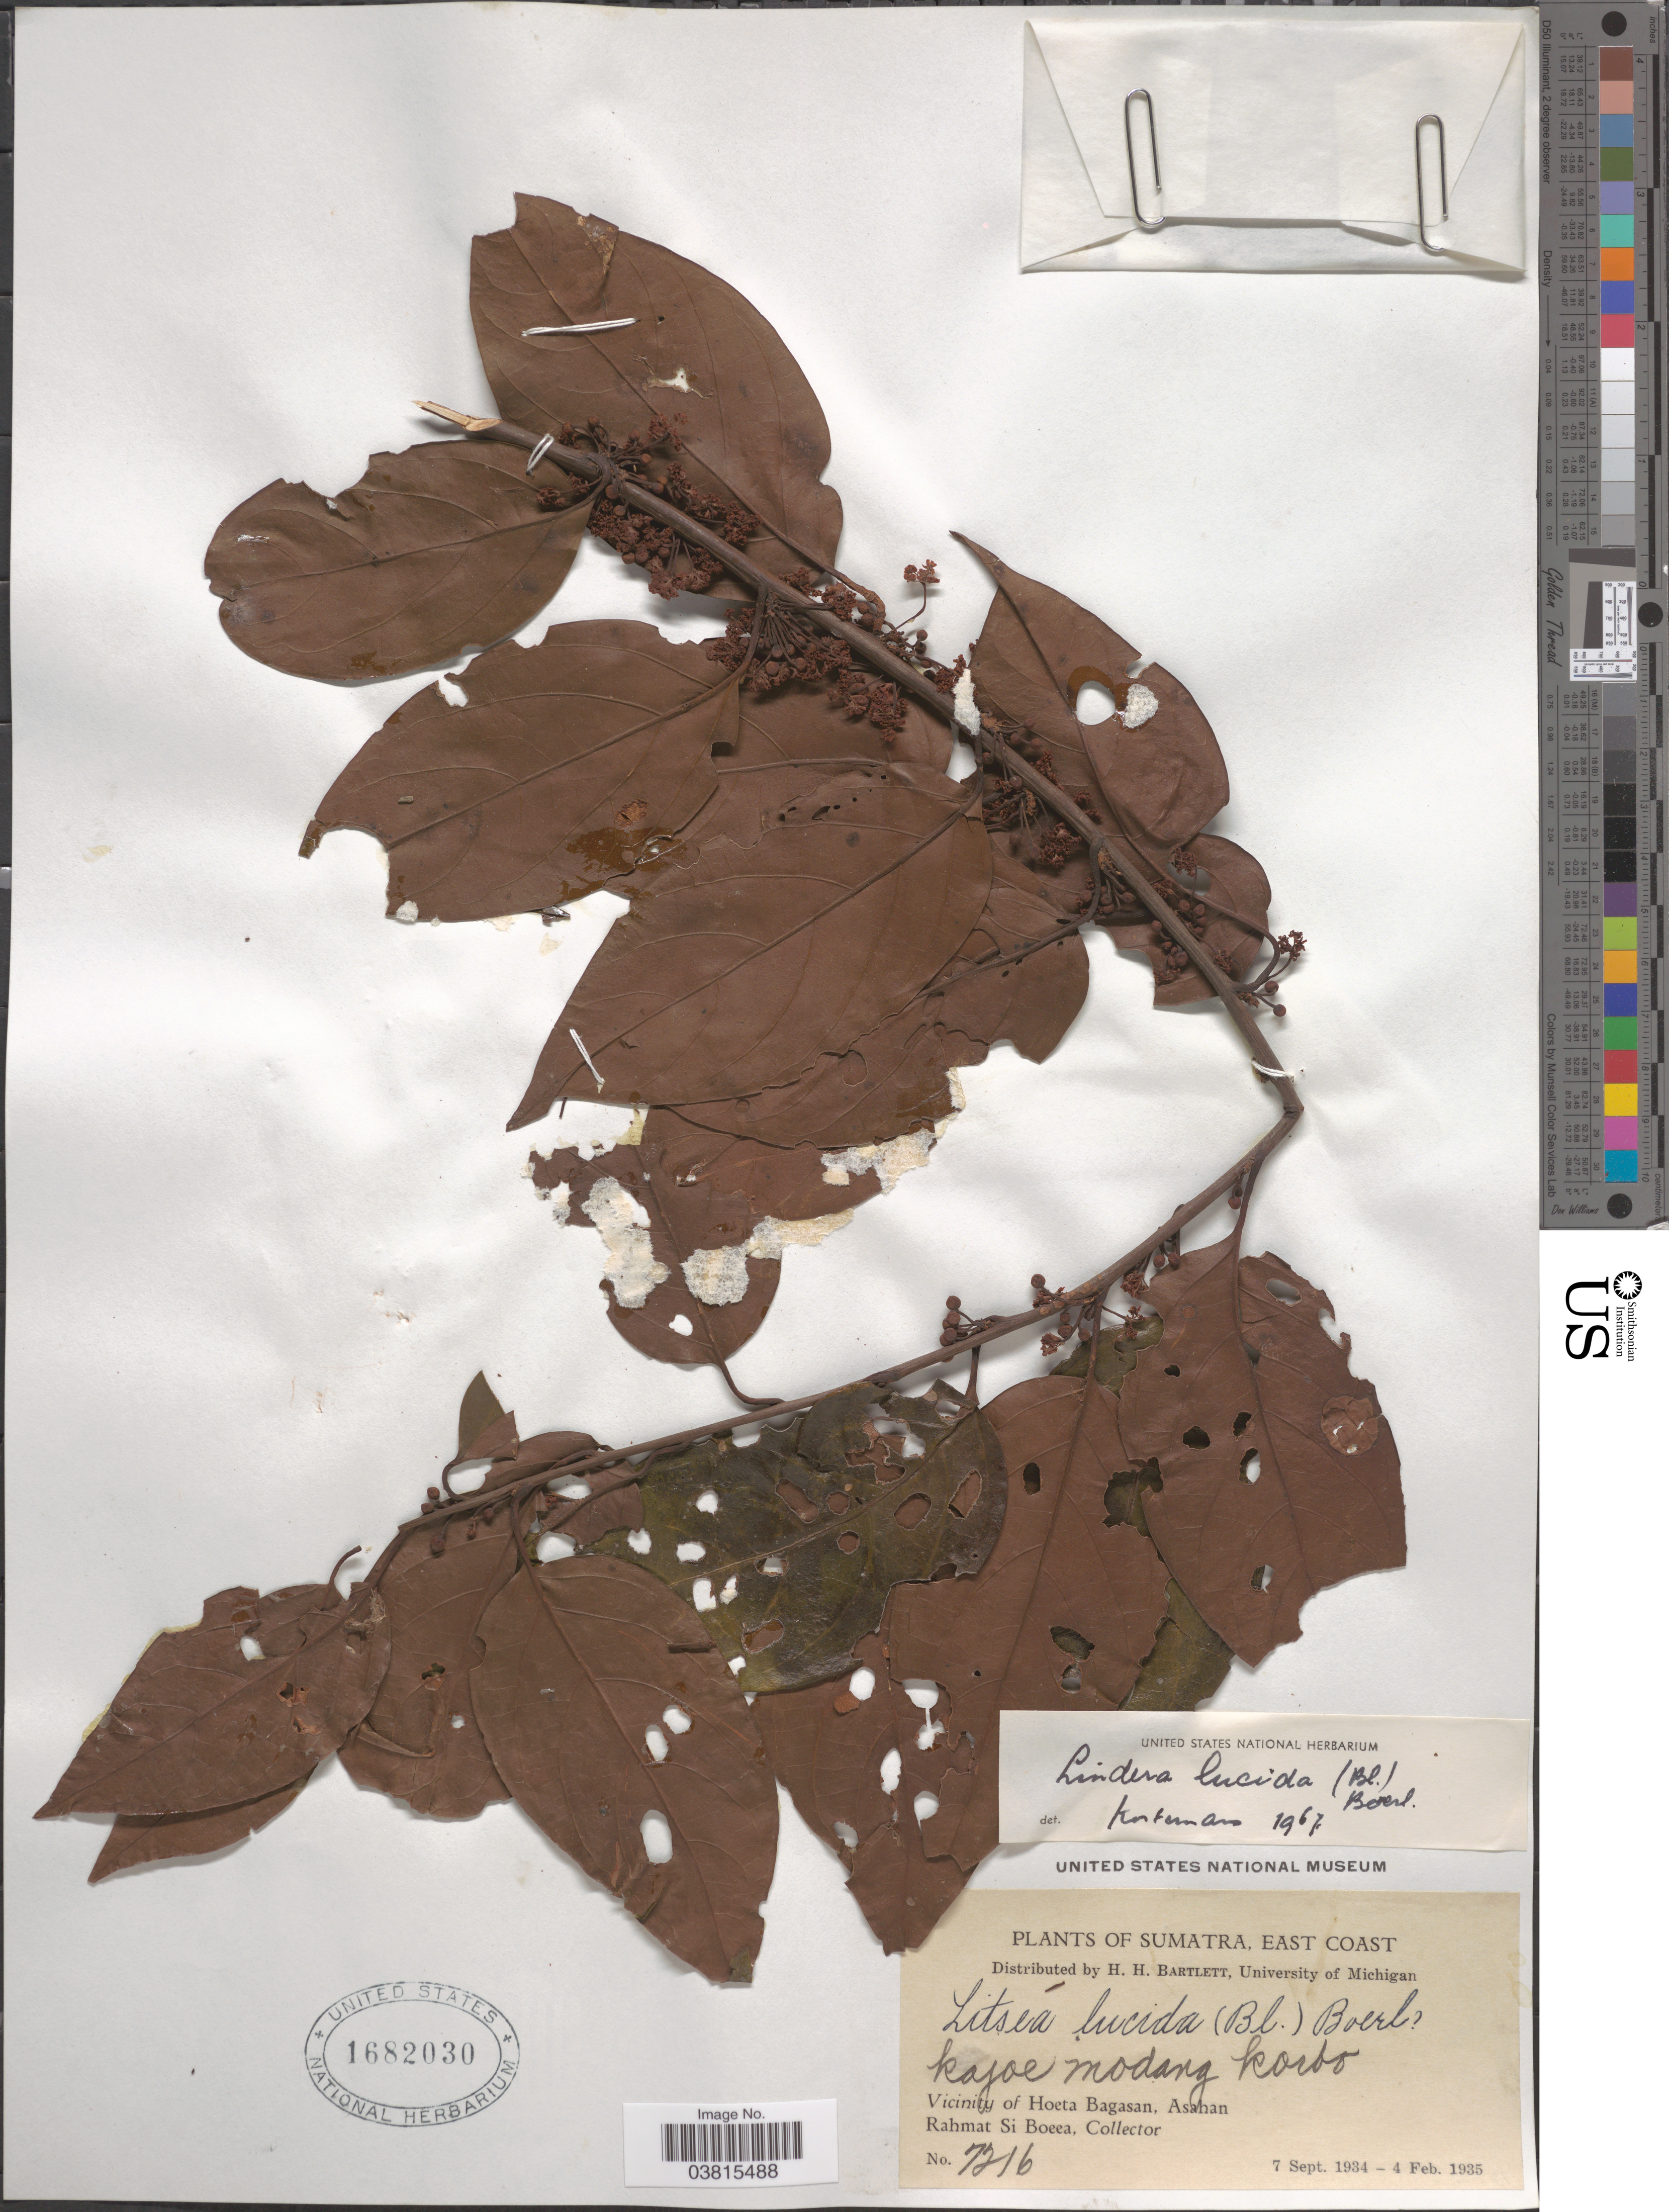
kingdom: Plantae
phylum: Tracheophyta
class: Magnoliopsida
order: Laurales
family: Lauraceae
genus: Lindera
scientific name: Lindera lucida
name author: (Blume) Boerl.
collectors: Rahmat Si Boeea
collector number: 7216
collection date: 1934-09-07/1935-02-04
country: Indonesia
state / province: Sumatra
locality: East Coast. Vicinity of Hoeta Bagasan, Asahan.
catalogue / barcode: US 1682030